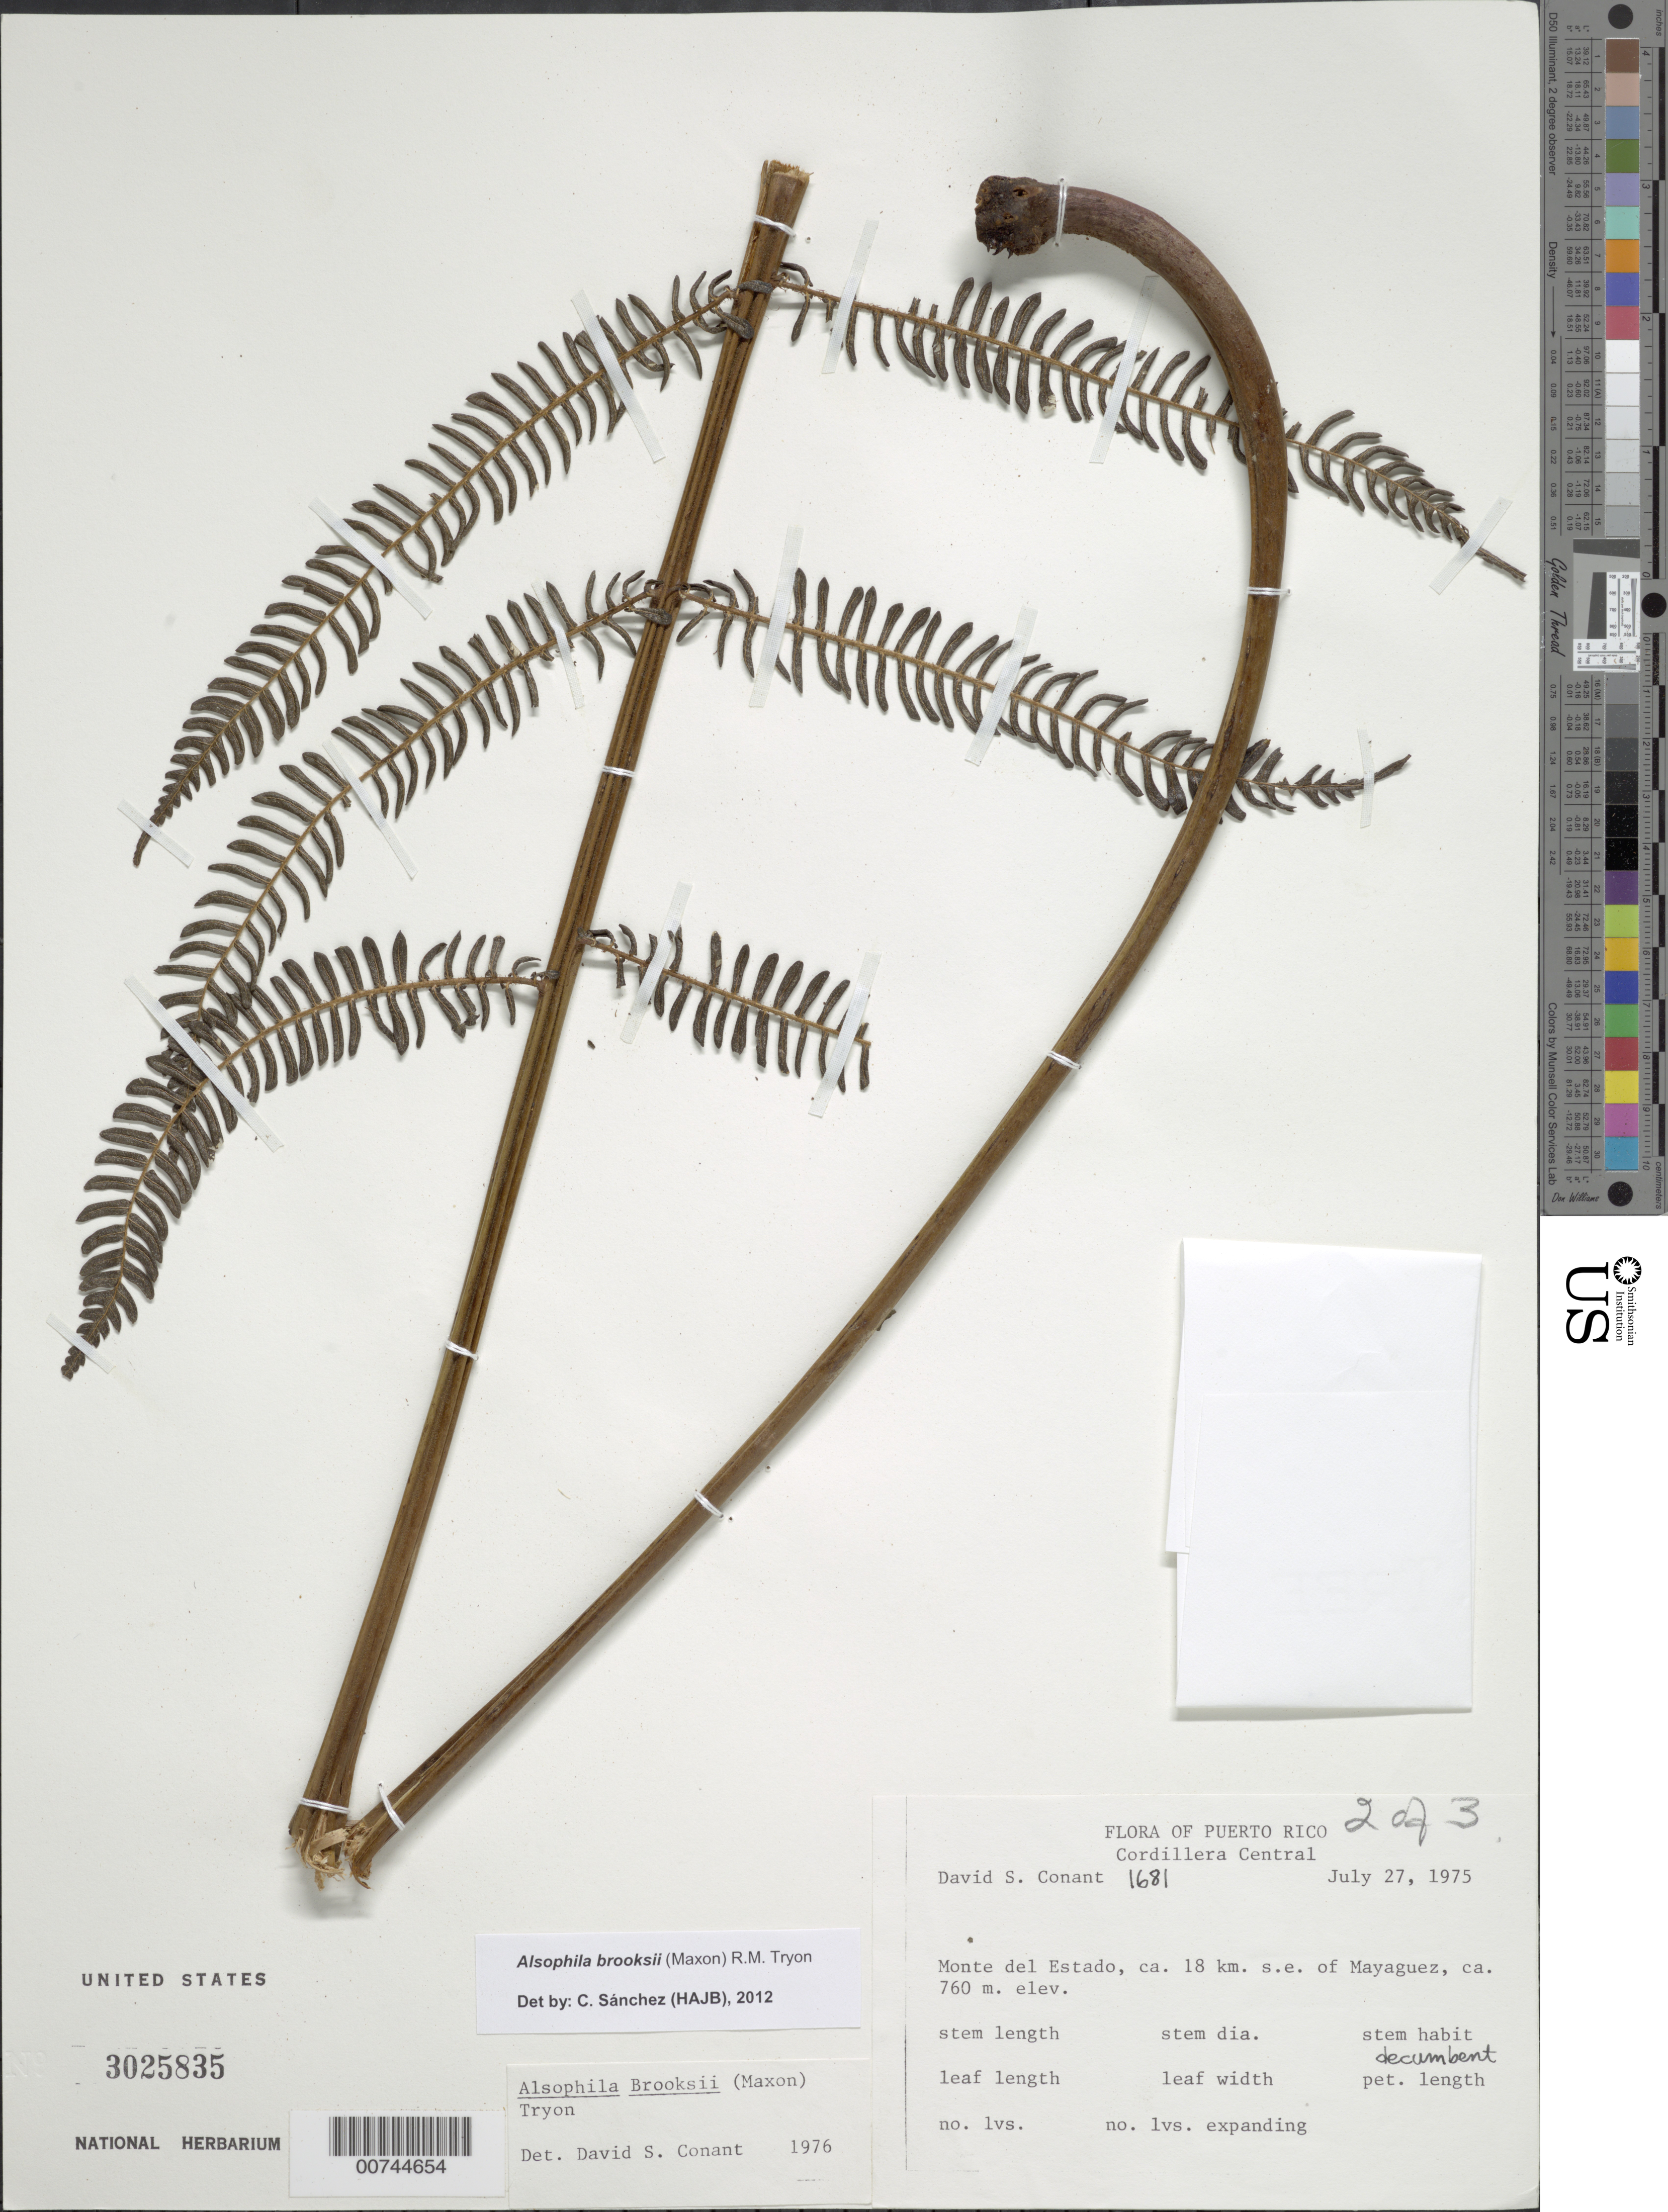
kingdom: Plantae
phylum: Tracheophyta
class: Polypodiopsida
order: Cyatheales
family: Cyatheaceae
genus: Alsophila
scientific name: Alsophila brooksii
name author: (Maxon) R.M. Tryon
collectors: D. S. Conant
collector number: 1681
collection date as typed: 27 Jul 1975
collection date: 1975-07-27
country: Puerto Rico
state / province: Mayagüez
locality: Cordillera Central: Monte del Estado, ca. 18 km SE of Mayaguez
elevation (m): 760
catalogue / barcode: US 3025835